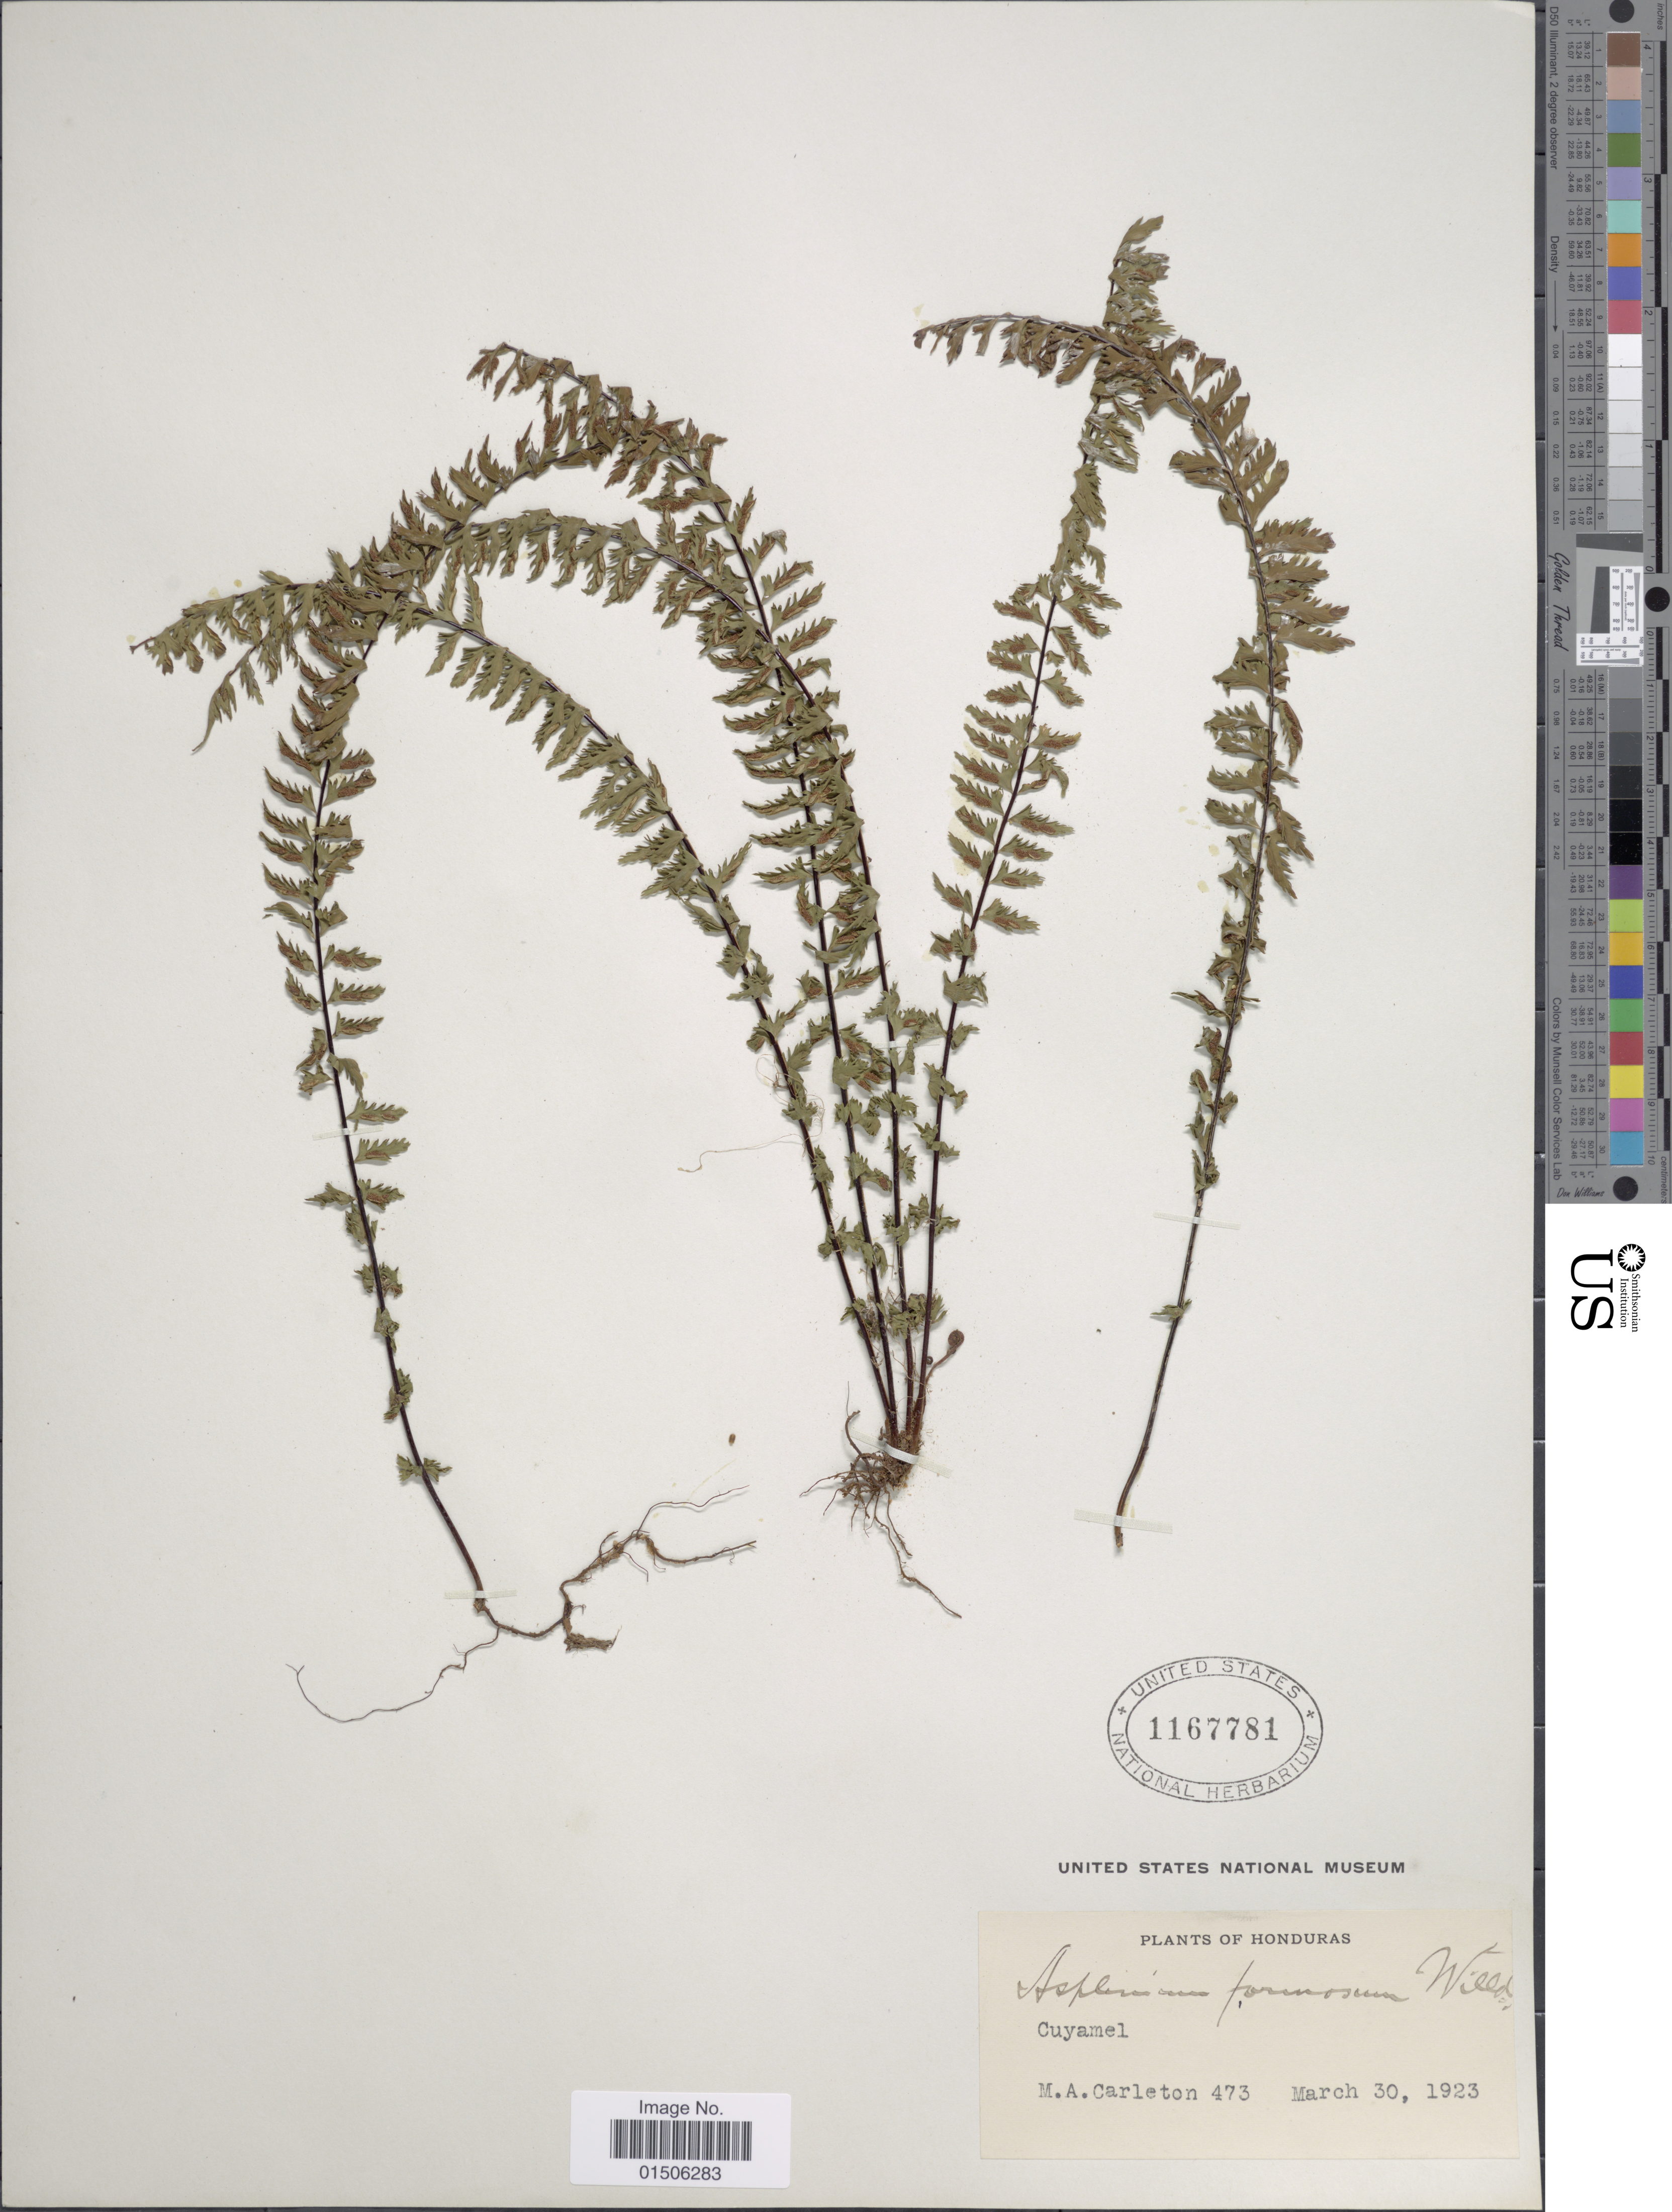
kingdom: Plantae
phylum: Tracheophyta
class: Polypodiopsida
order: Polypodiales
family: Aspleniaceae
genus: Asplenium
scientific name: Asplenium formosum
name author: Willd.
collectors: M. A. Carleton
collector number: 473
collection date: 1923-03-30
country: Honduras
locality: Cuyamel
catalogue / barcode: US 1167781